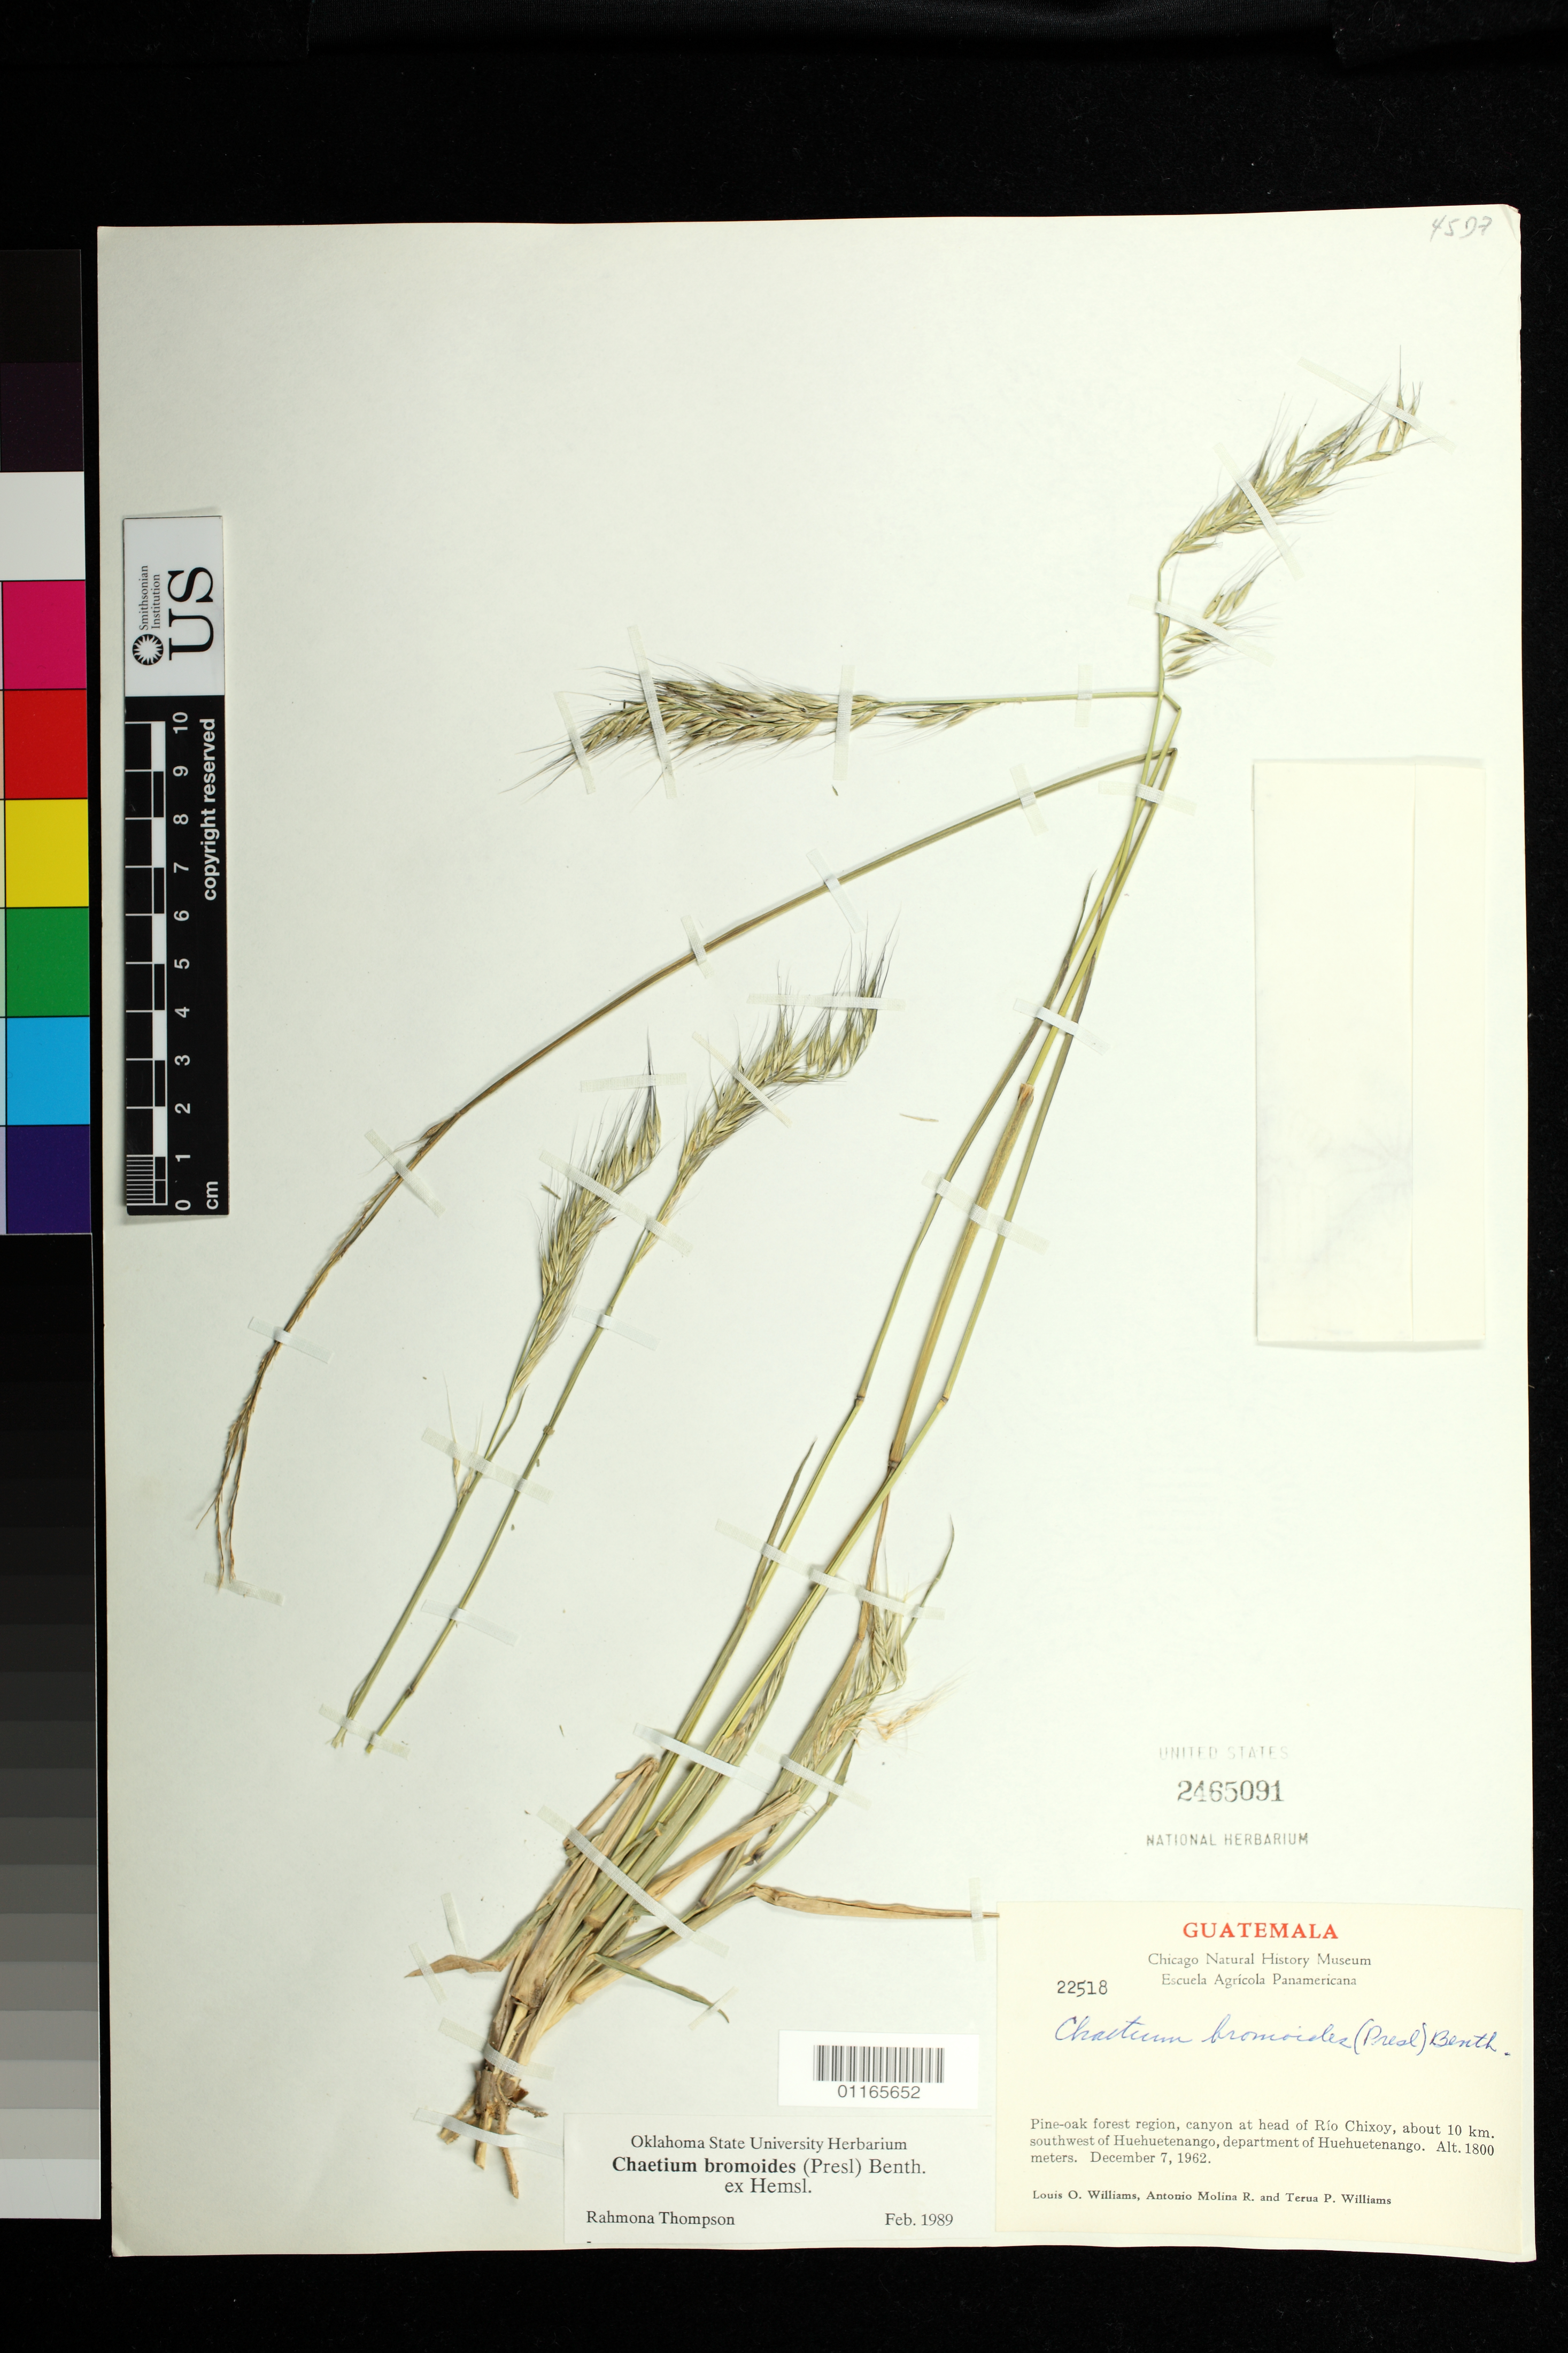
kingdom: Plantae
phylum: Tracheophyta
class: Liliopsida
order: Poales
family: Poaceae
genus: Chaetium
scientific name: Chaetium bromoides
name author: (J. Presl) Benth. ex Hemsl.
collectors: L. O. Williams, A. Molina R. & T. P. Williams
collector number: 22518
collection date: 1962-12-07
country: Guatemala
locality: Canyon at head of Rio Chixoy, about 10 km. southwest of Huehuetenango, department of Huehuetenango.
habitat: Pine-oak forest region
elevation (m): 1800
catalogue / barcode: US 2465091